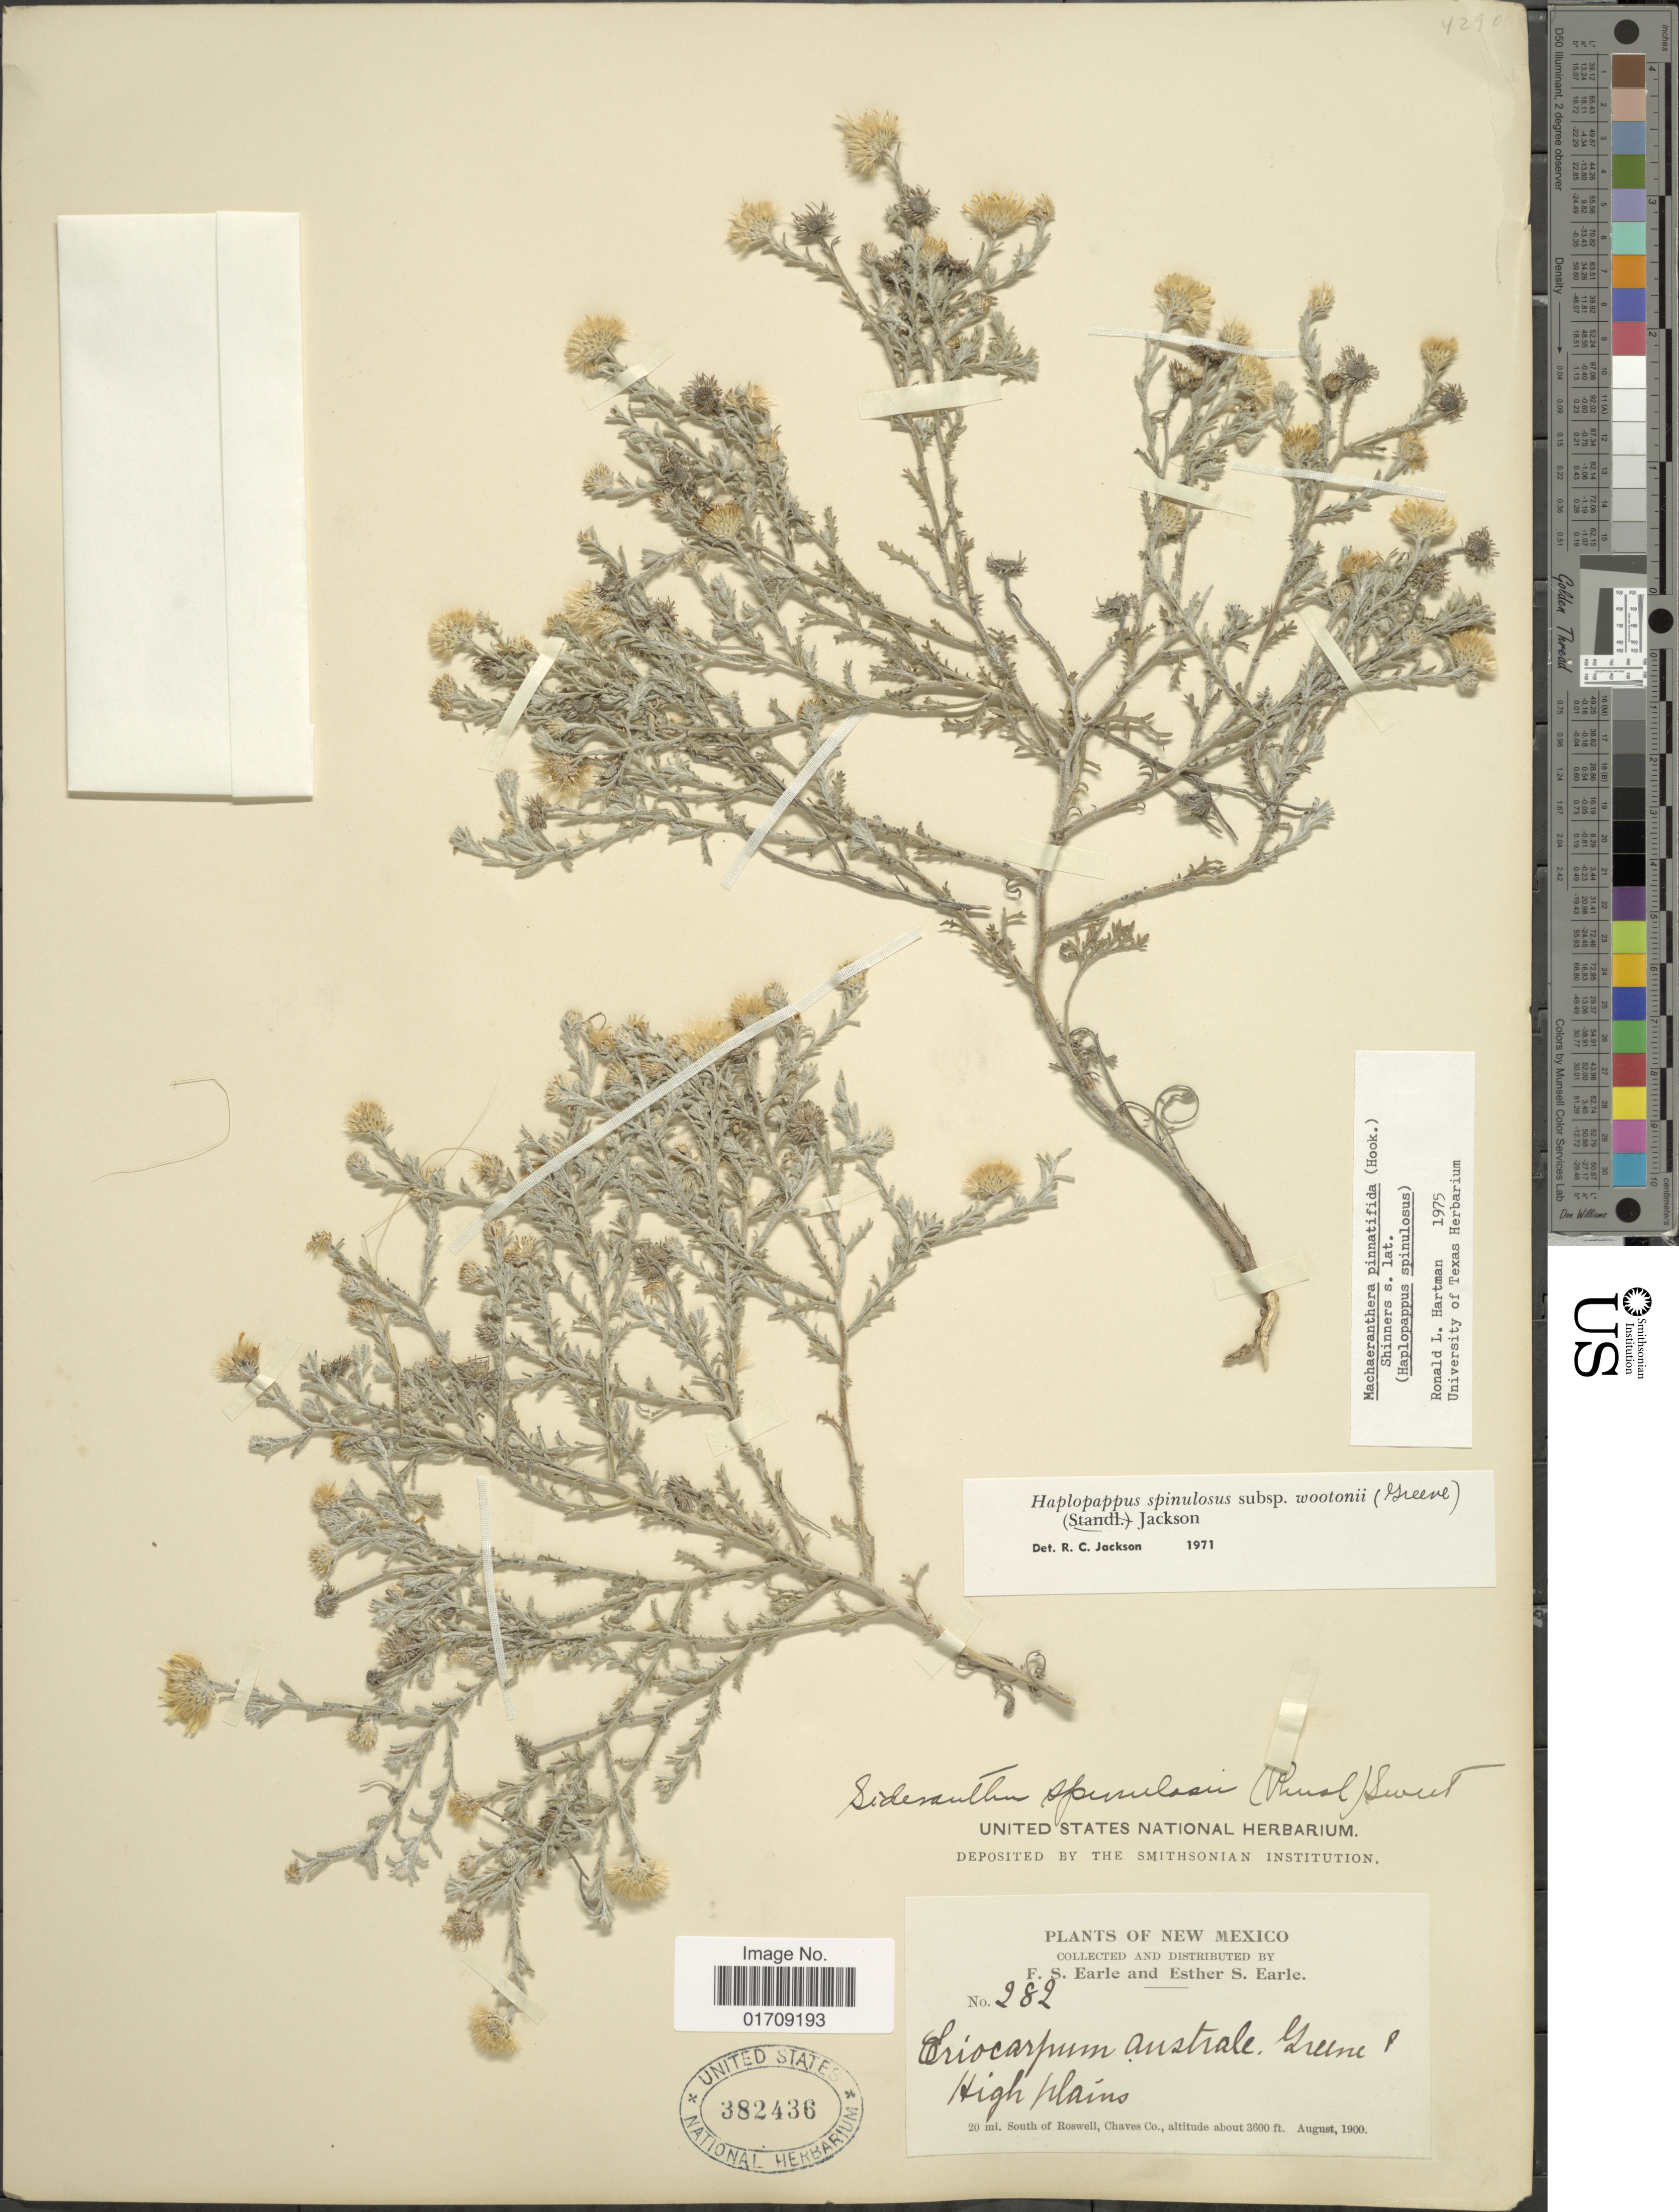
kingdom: Plantae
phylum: Tracheophyta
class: Magnoliopsida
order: Asterales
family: Asteraceae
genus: Machaeranthera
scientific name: Machaeranthera pinnatifida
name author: (Hook.) Shinners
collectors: F. S. Earle & E. S. Earle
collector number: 282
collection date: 1900-08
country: United States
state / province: New Mexico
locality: High plains, 20 mi. south of Roswell, Chaves Co.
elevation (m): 1097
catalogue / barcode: US 382436